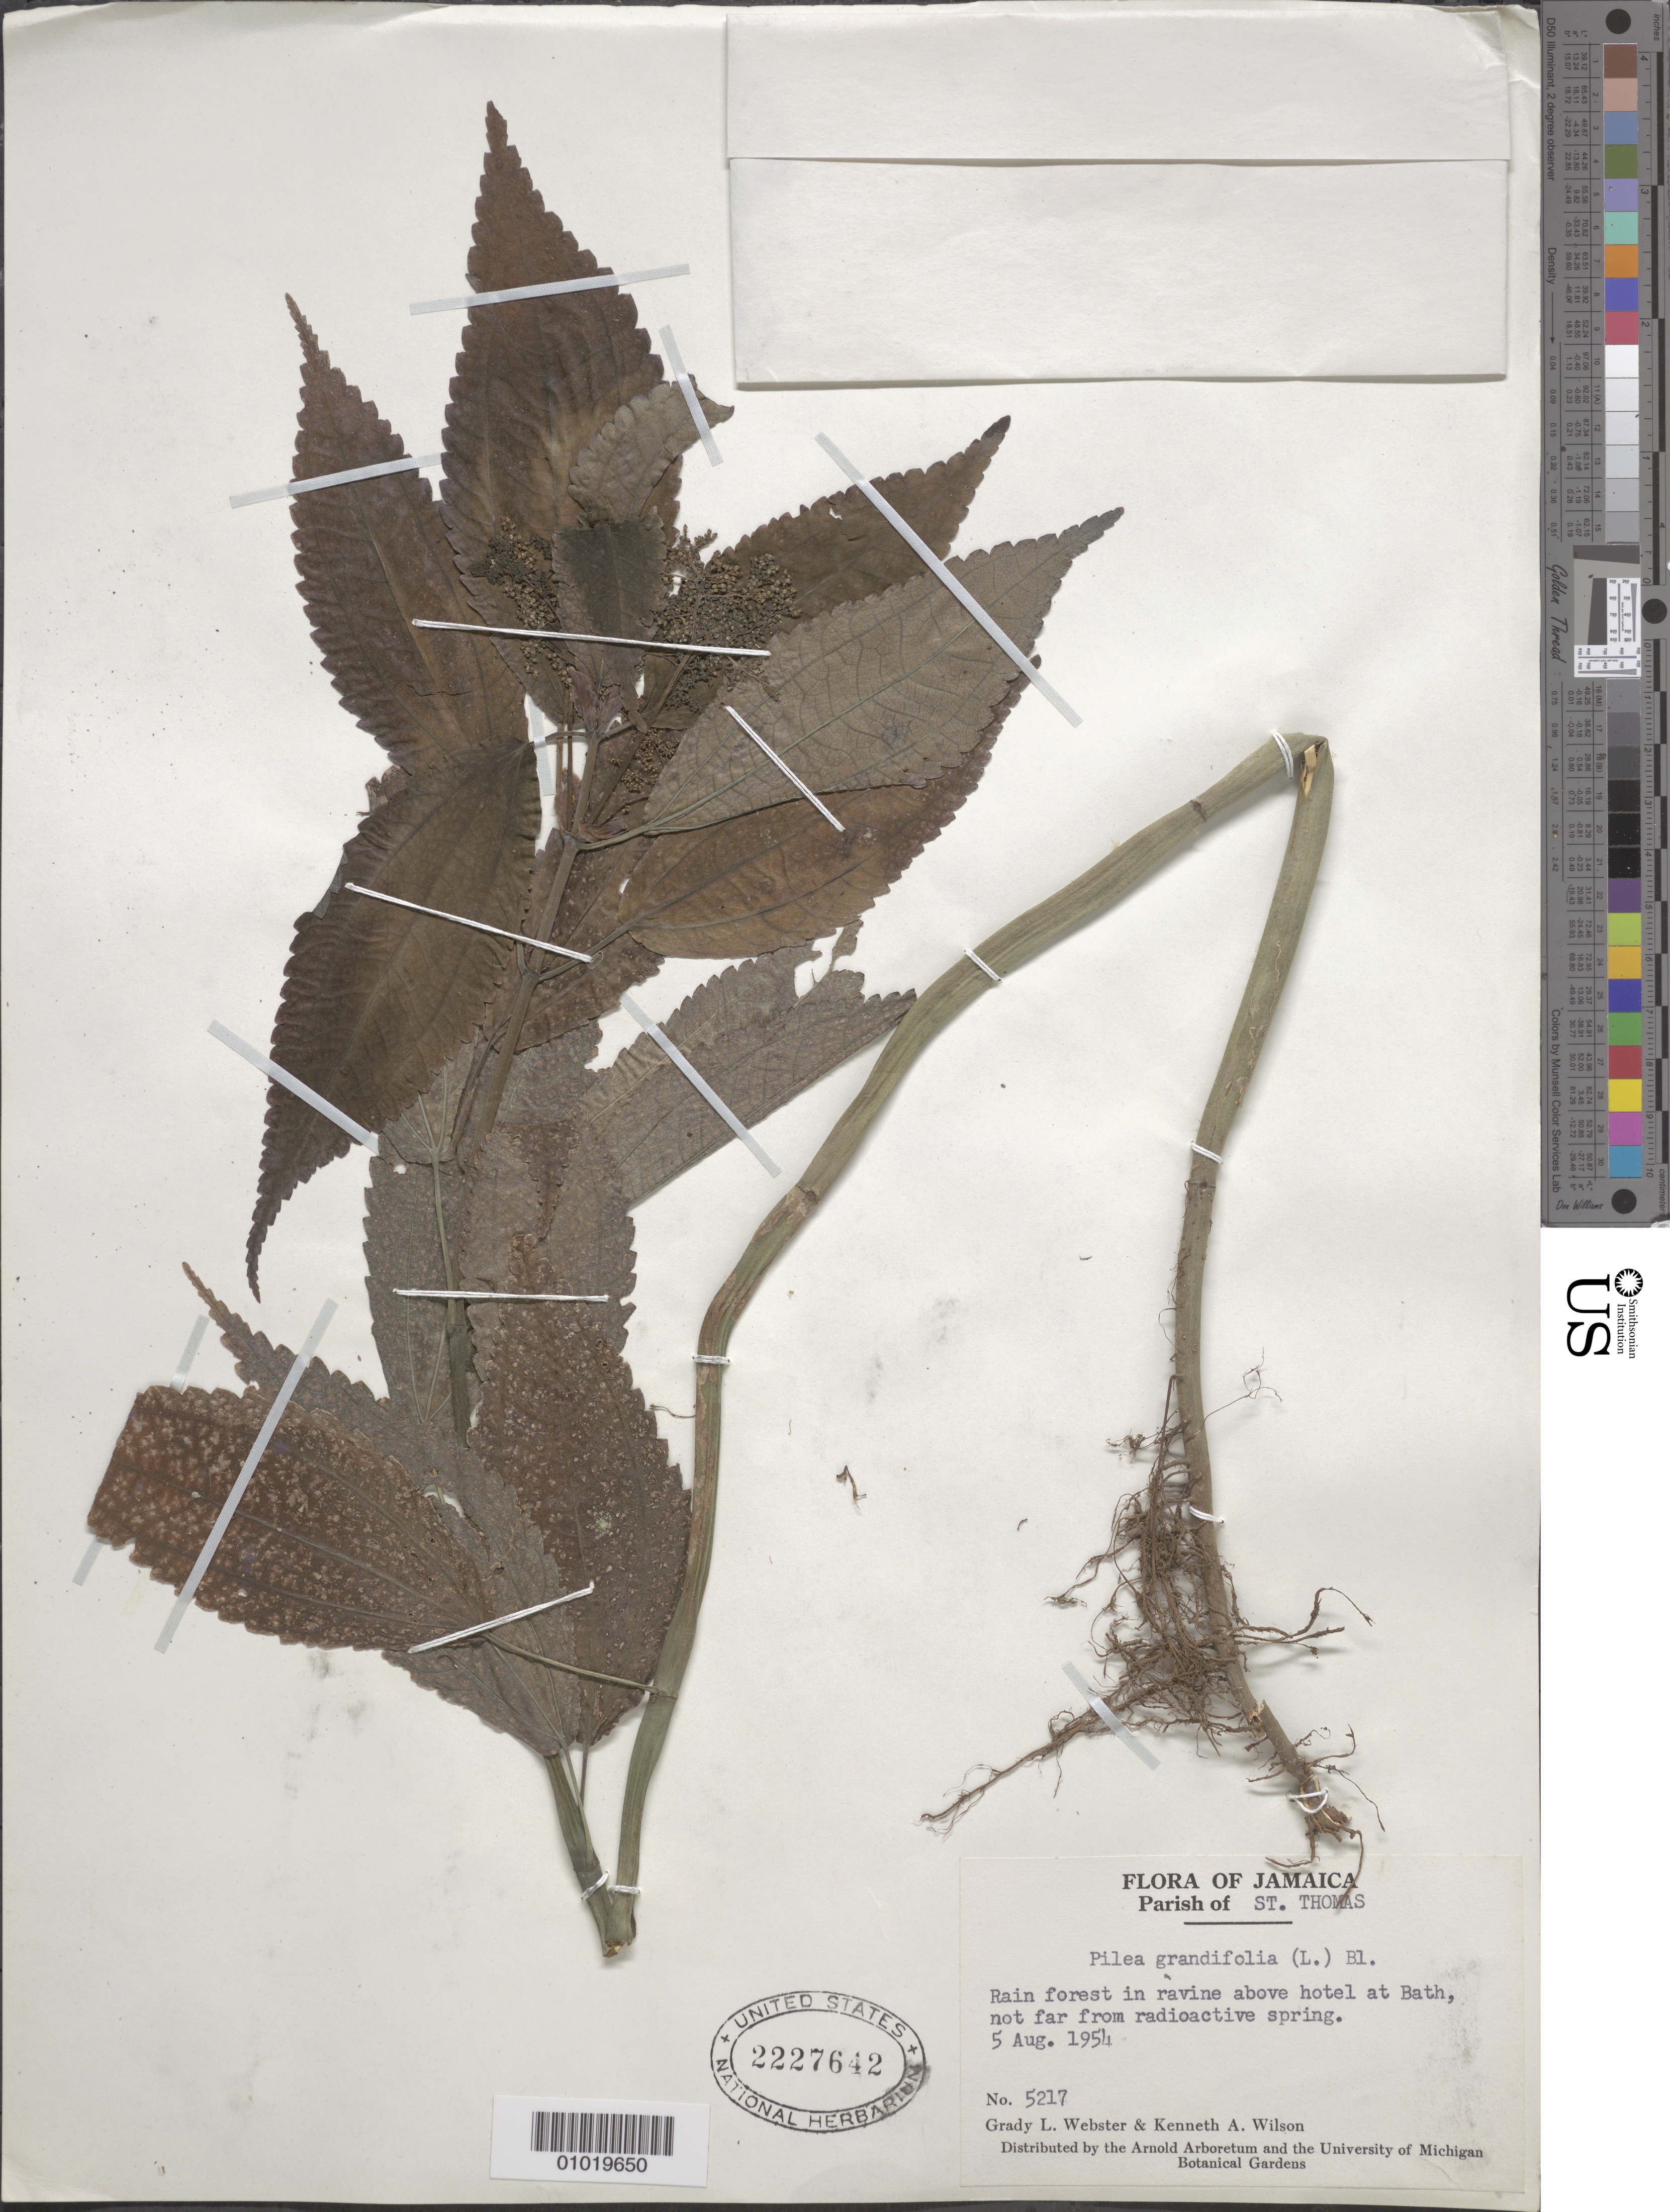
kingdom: Plantae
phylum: Tracheophyta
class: Magnoliopsida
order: Rosales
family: Urticaceae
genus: Pilea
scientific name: Pilea grandifolia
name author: (L.) Blume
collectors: G. L. Webster & K. A. Wilson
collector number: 5217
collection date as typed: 05 Aug 1954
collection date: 1954-08-05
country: Jamaica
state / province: Saint Thomas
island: Jamaica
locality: Rain forest in ravine above hotel at Bath, not far from radioactive spring.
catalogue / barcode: US 2227642